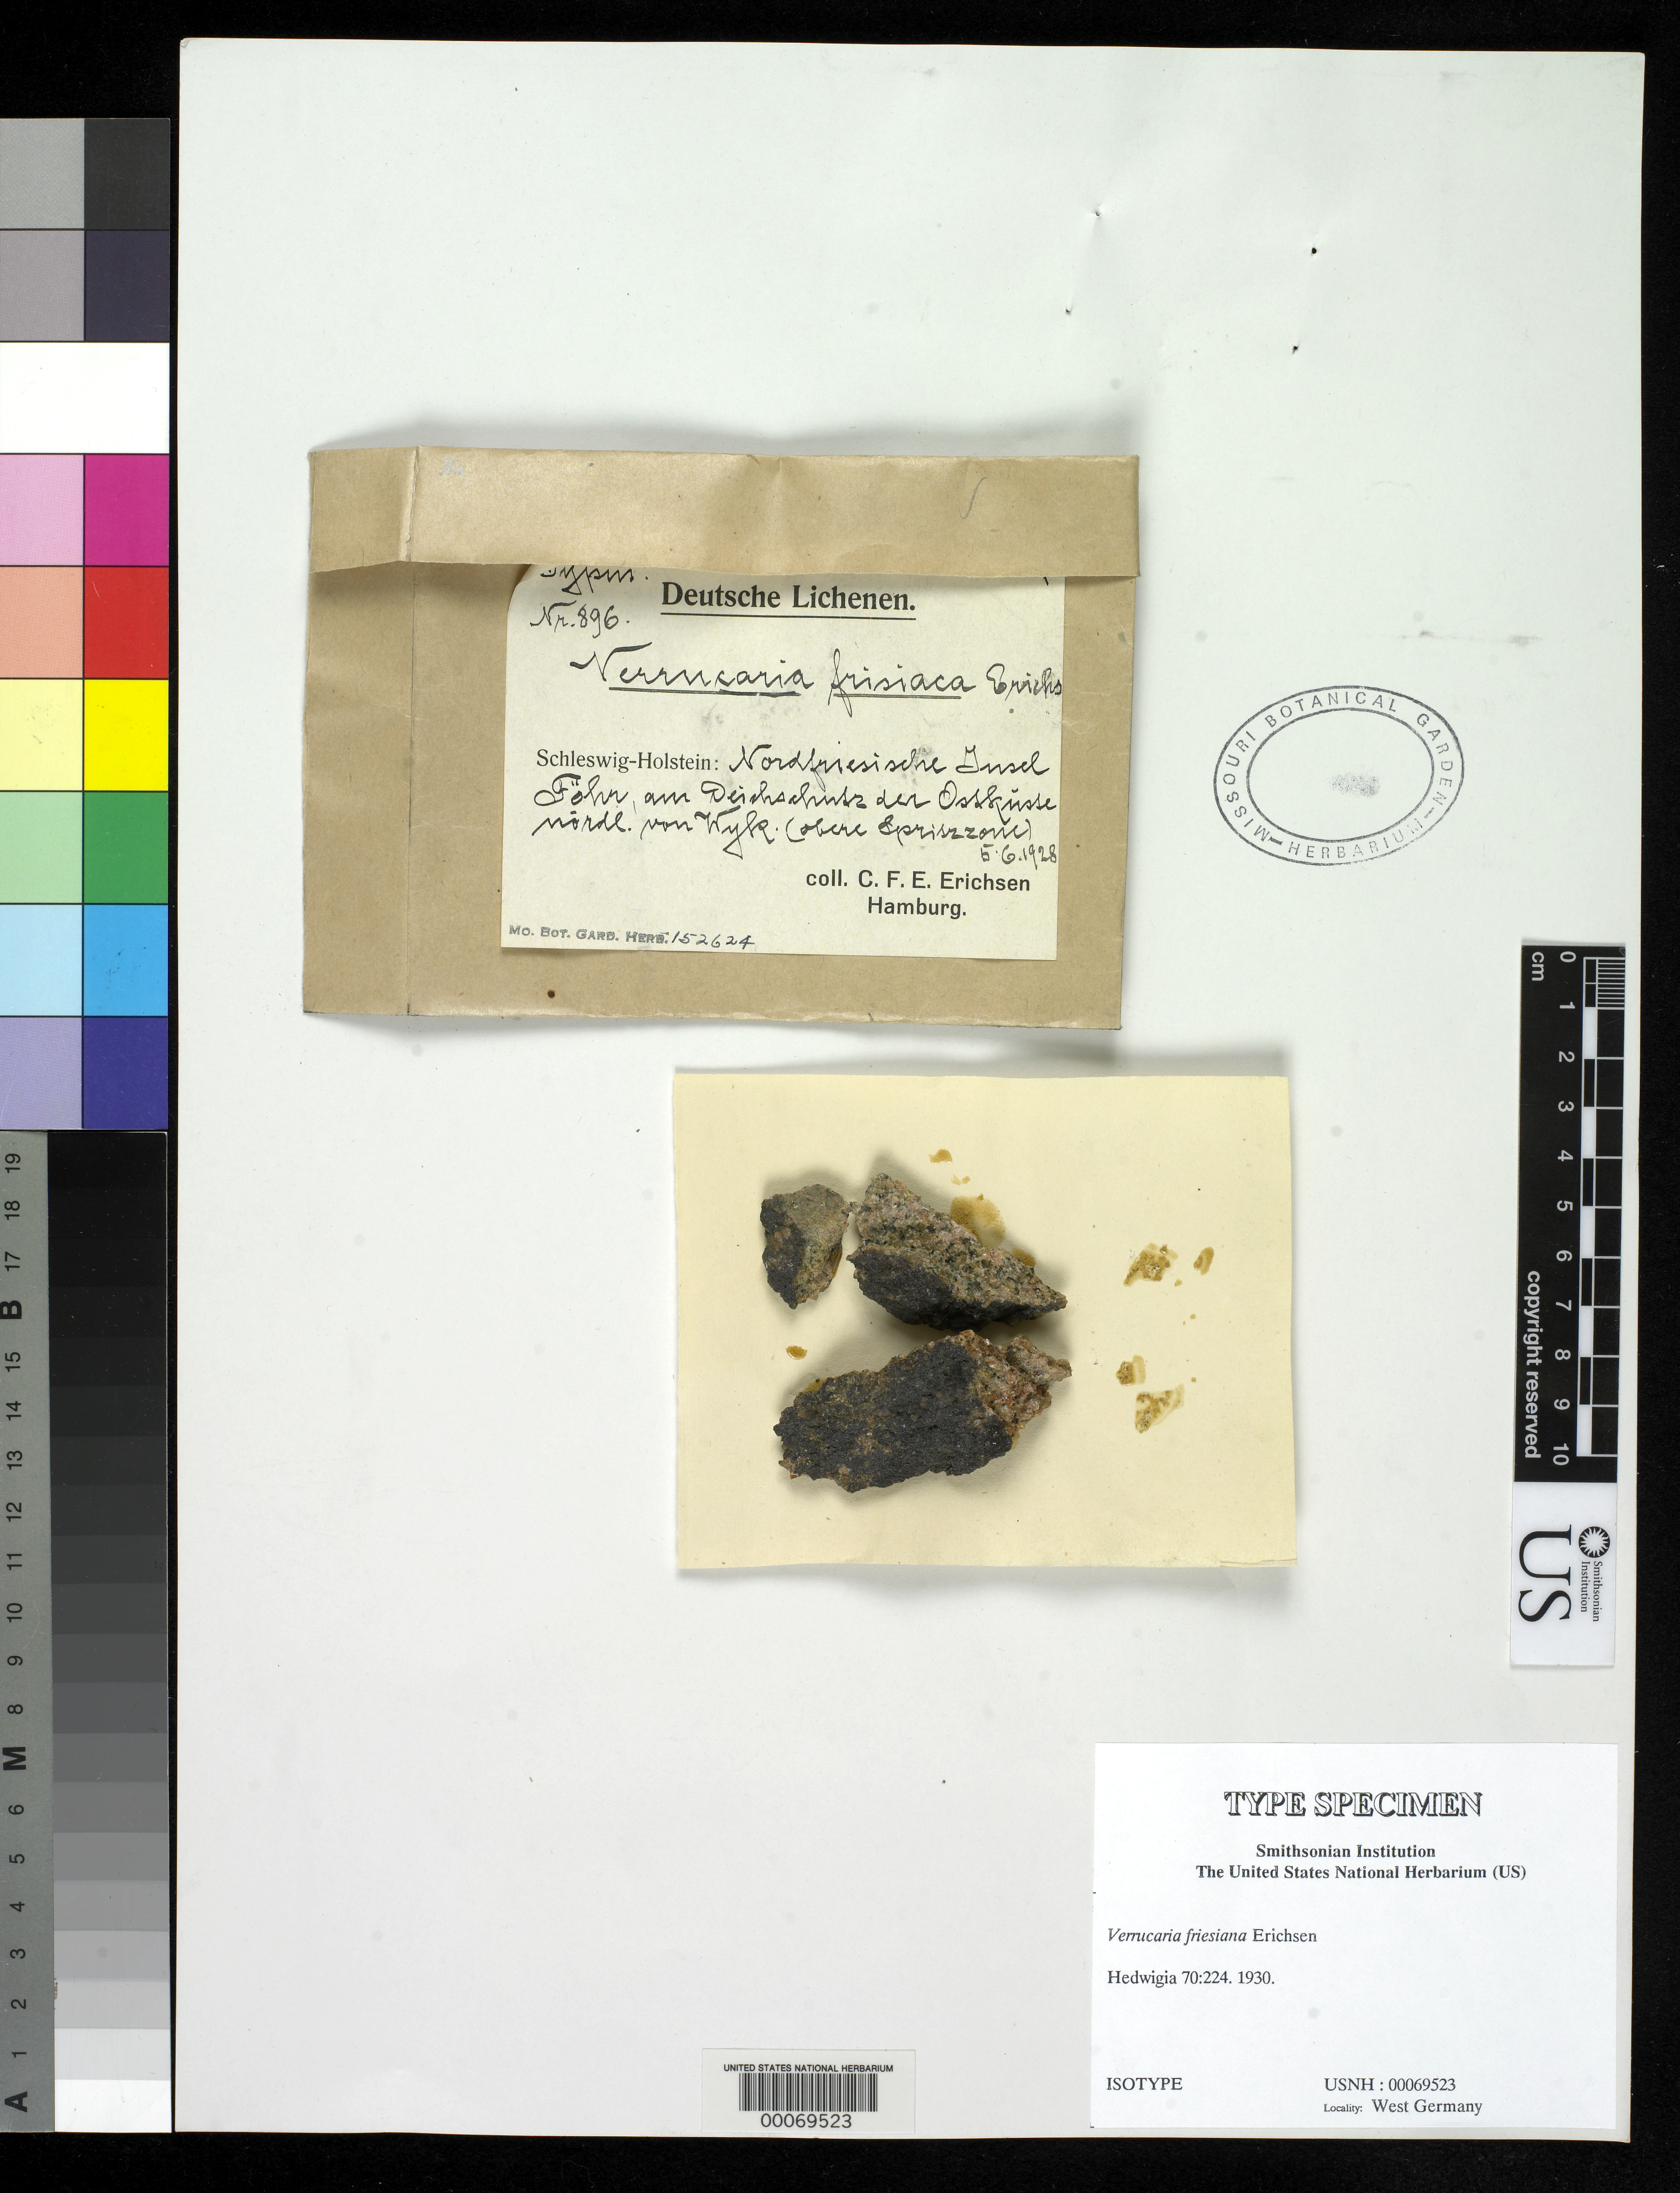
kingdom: Fungi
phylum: Ascomycota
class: Eurotiomycetes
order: Verrucariales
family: Verrucariaceae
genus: Verrucaria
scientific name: Verrucaria friesiana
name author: Erichsen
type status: Isotype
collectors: C. F. E. Erichsen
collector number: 896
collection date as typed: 05 Jun 1928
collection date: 1928-06-05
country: Germany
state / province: Schleswig-Holstein